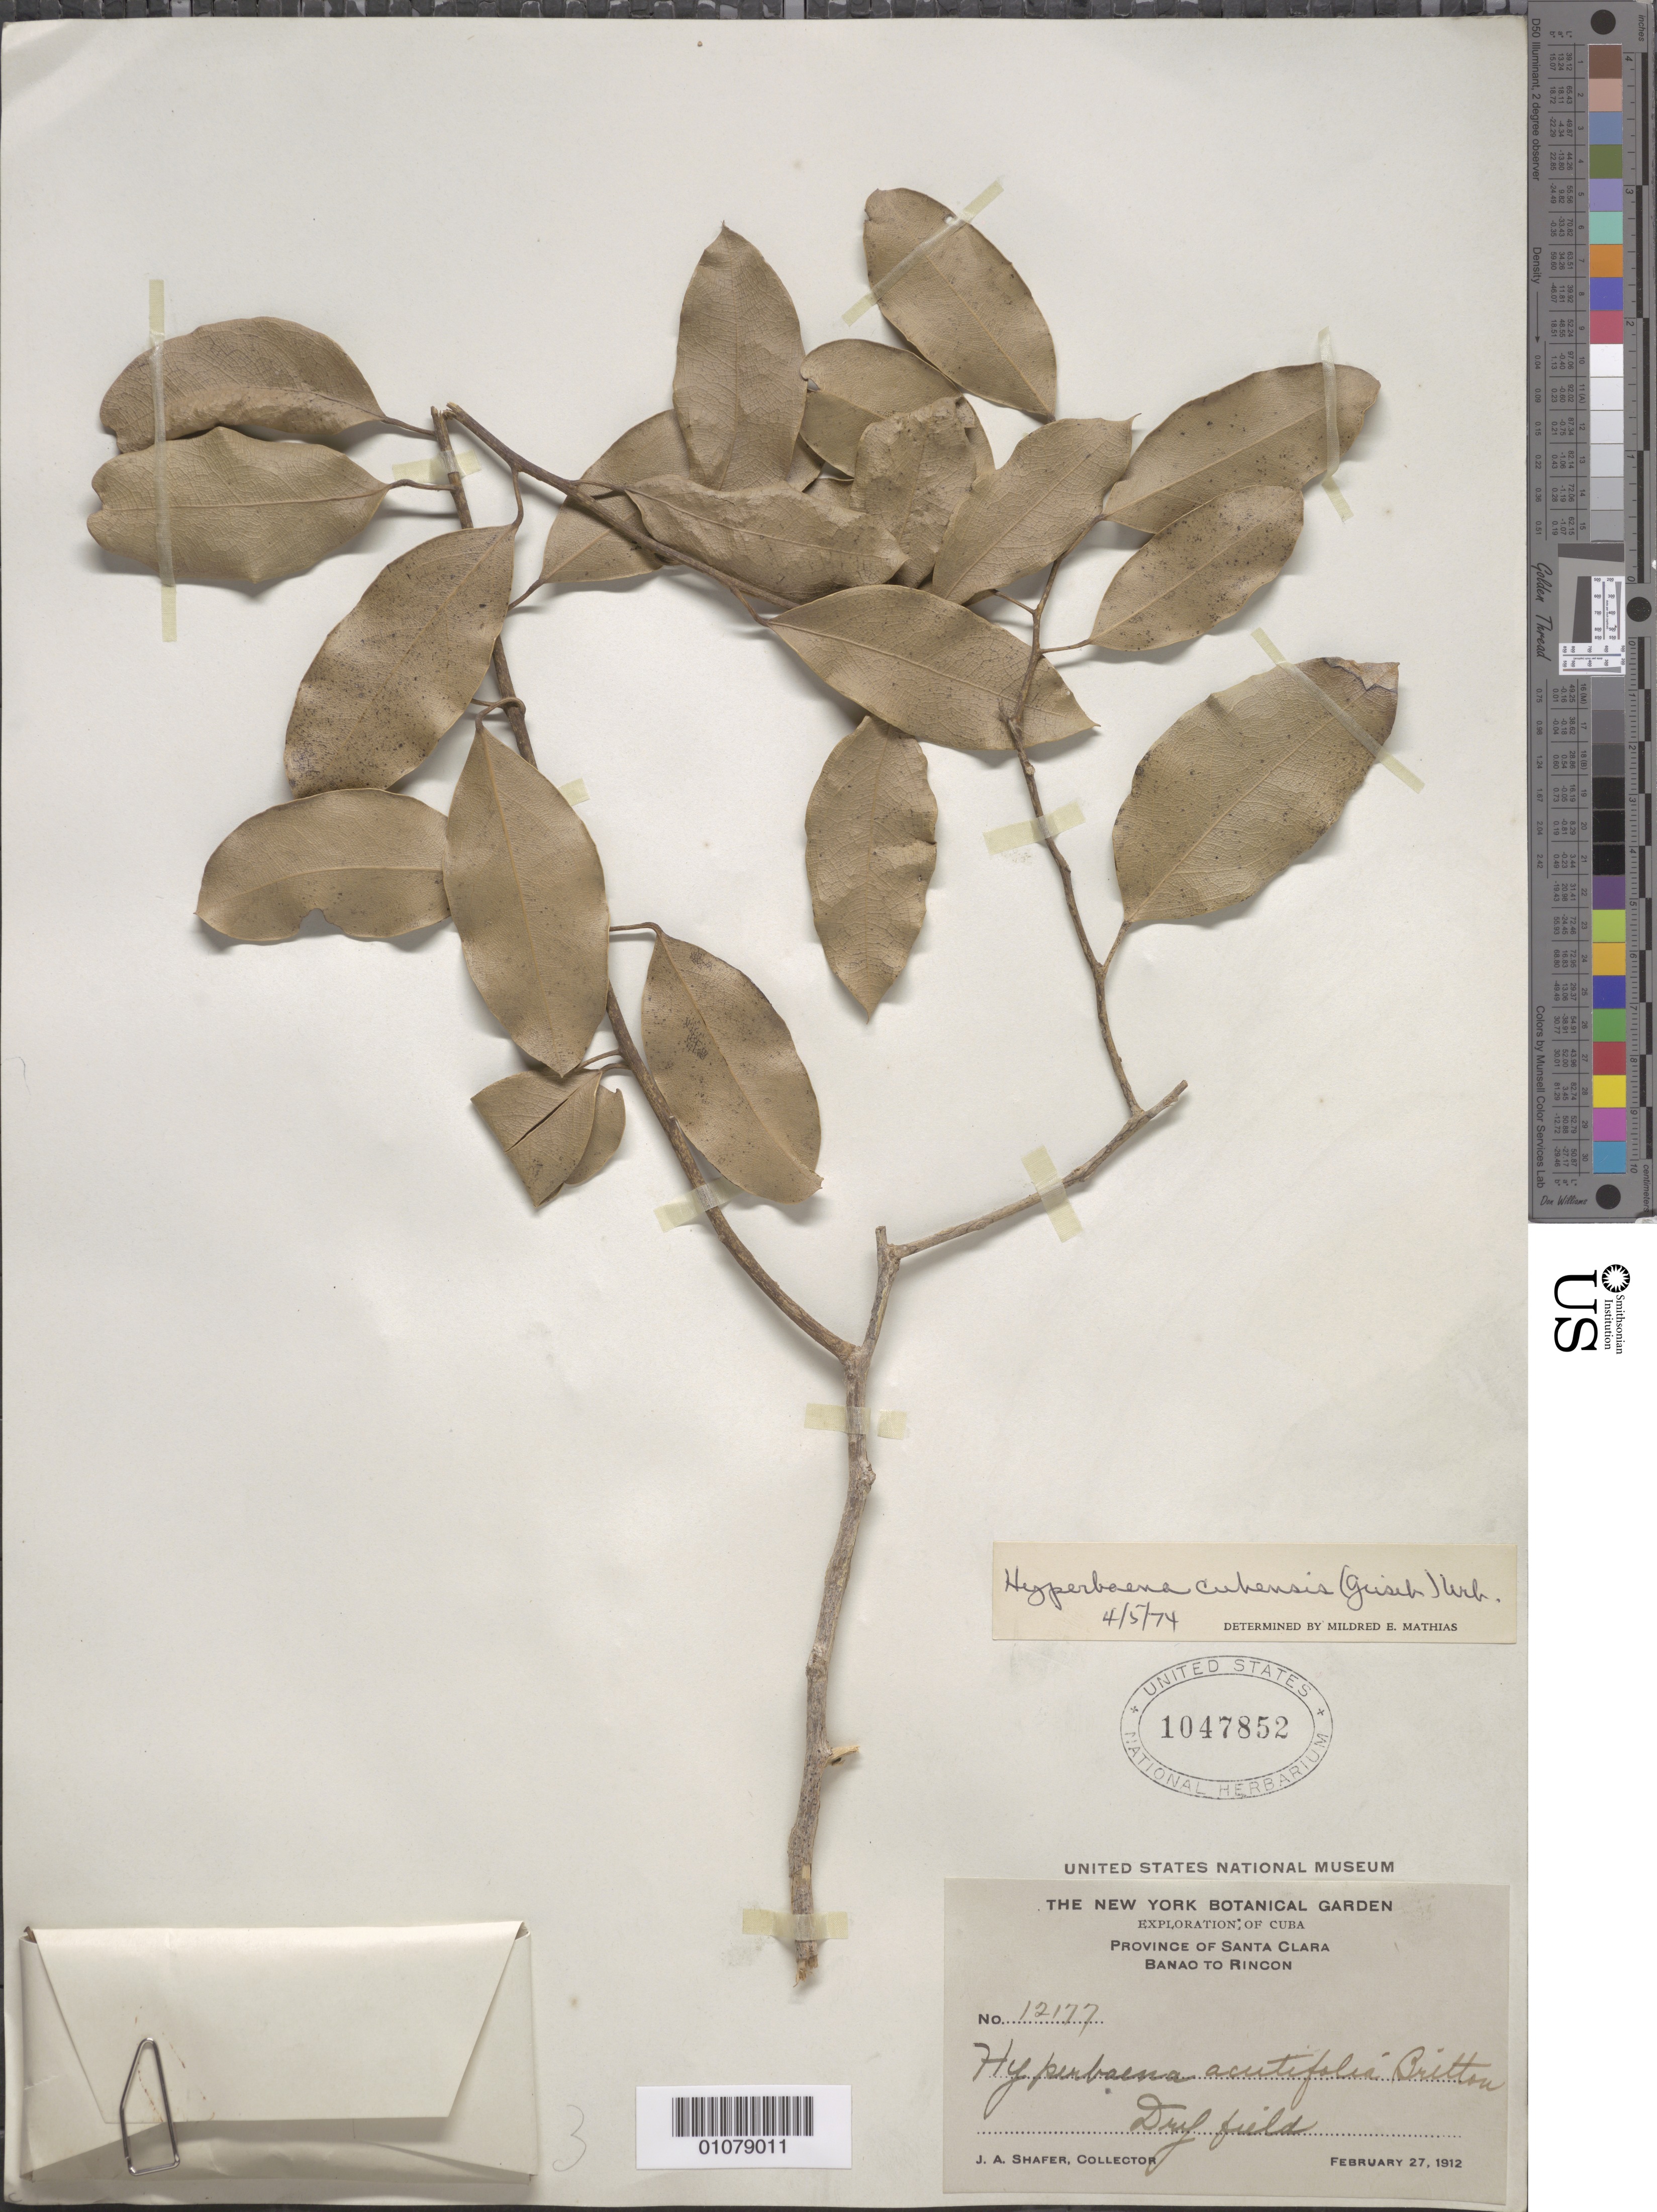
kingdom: Plantae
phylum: Tracheophyta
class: Magnoliopsida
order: Ranunculales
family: Menispermaceae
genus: Hyperbaena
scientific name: Hyperbaena cubensis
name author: (Griseb.) Urb.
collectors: J. A. Shafer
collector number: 12177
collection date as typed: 27 Feb 1912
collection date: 1912-02-27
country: Cuba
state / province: Villa Clara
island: Cuba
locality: Province of Santa Clara, Banao to Rincon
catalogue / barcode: US 1047852